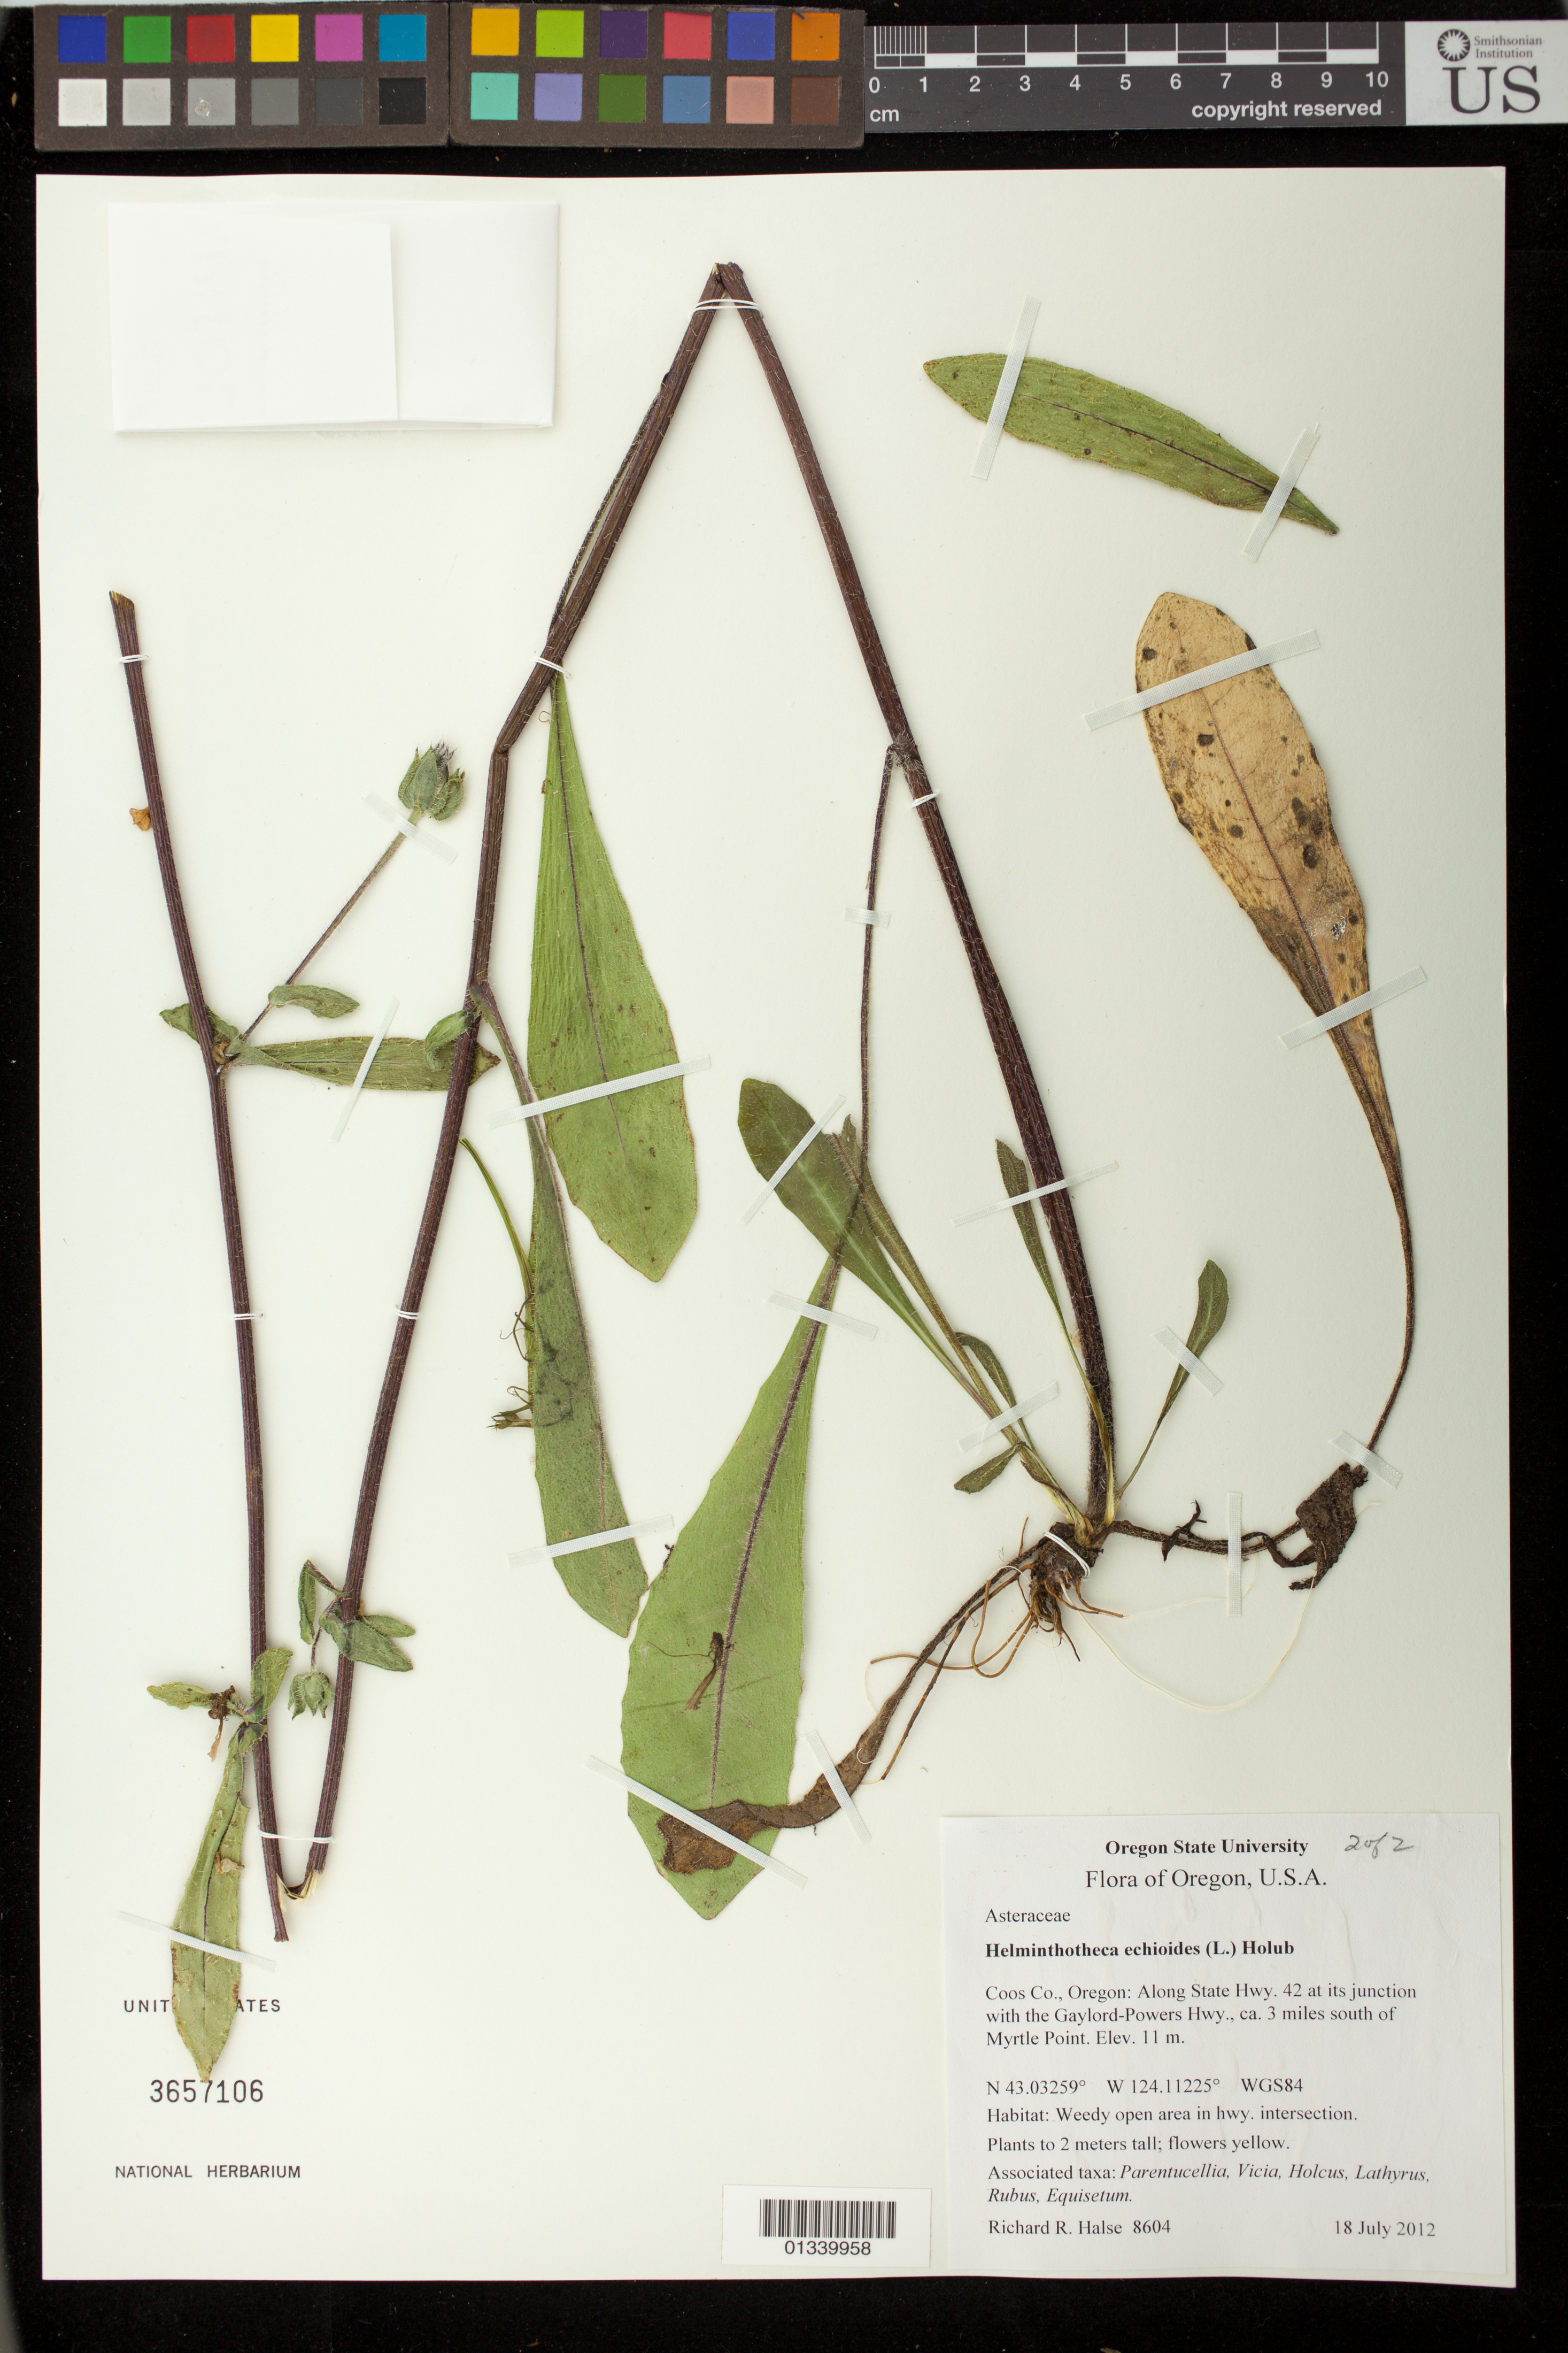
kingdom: Plantae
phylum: Tracheophyta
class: Magnoliopsida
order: Asterales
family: Asteraceae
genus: Helminthotheca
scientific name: Helminthotheca echioides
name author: (L.) Holub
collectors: R. Halse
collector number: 8604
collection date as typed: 18 July 2012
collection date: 2012-07-18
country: United States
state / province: Oregon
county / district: Coos County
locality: Along State Hwy 42 at its junction with the Gaylord-Powers Hwy, ca. 3 miles S of Myrtle Point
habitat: Weedy open area in hwy intersection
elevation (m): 11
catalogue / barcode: US 3657106